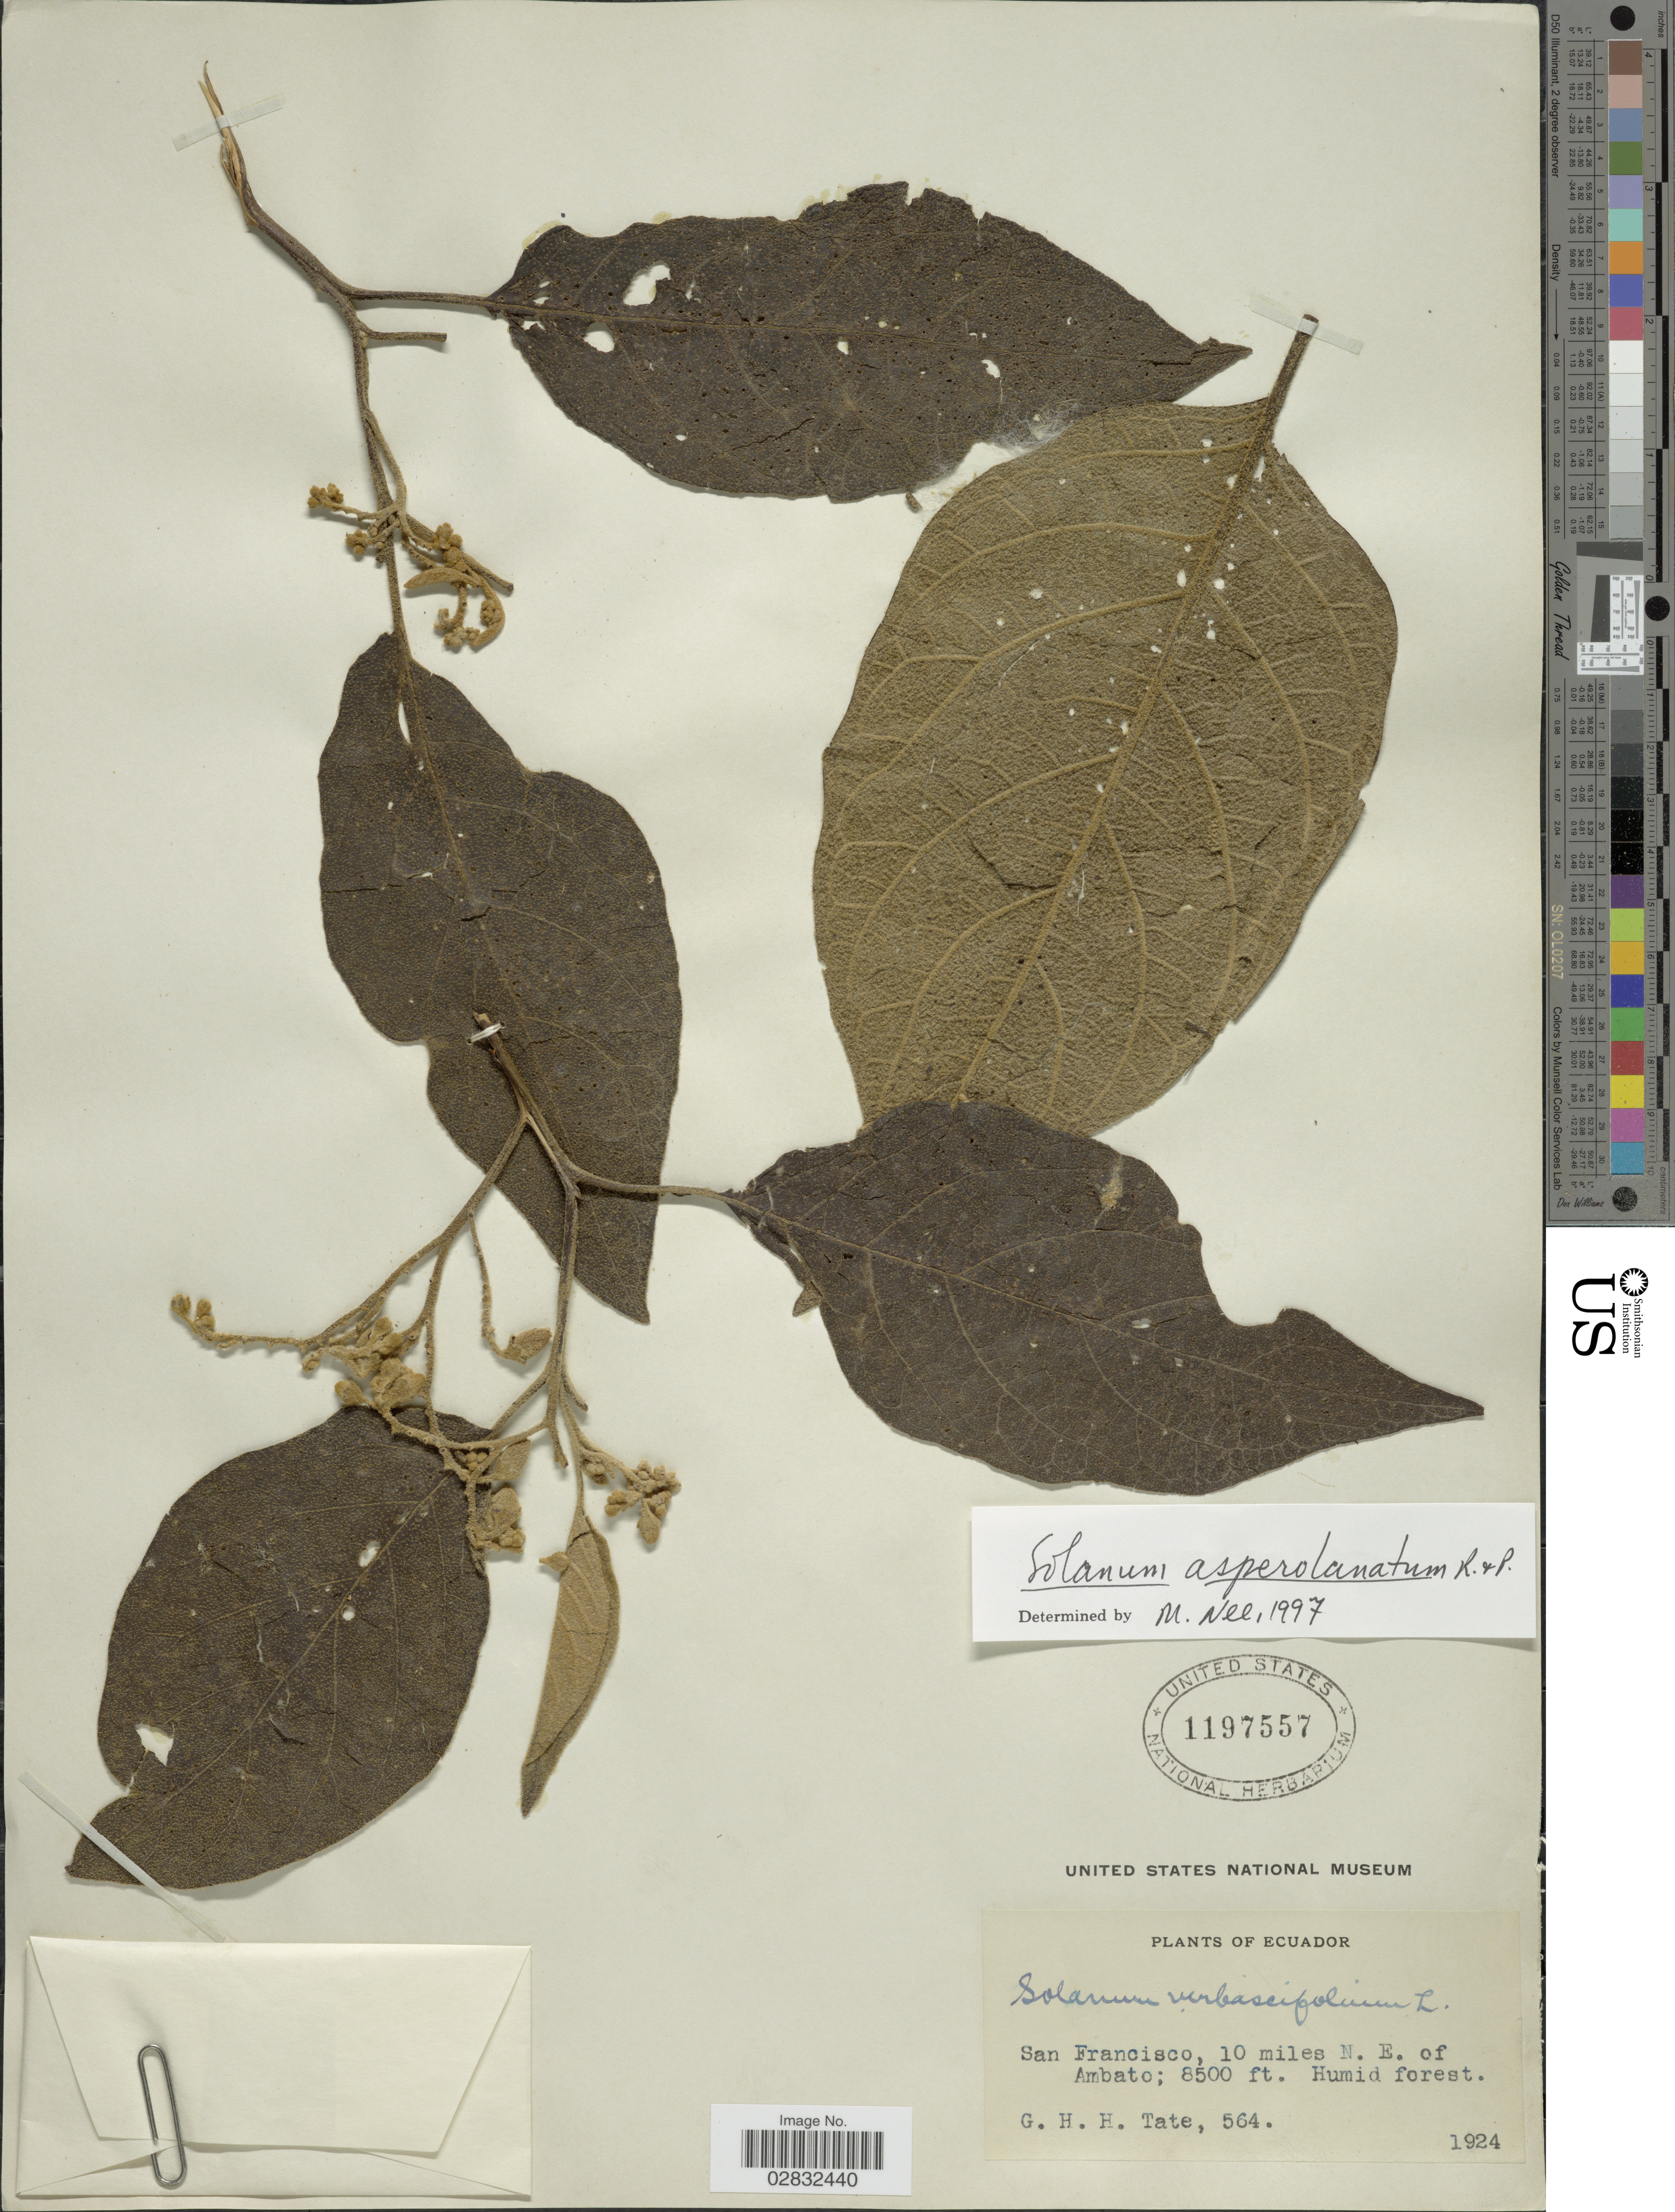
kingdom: Plantae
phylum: Tracheophyta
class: Magnoliopsida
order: Solanales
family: Solanaceae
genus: Solanum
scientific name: Solanum asperolatum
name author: Ruiz & Pav.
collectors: G. H. H.Tate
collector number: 564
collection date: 1924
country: Ecuador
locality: San Francisco, 10 miles N. E. of Ambato.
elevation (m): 2591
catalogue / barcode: US 1197557